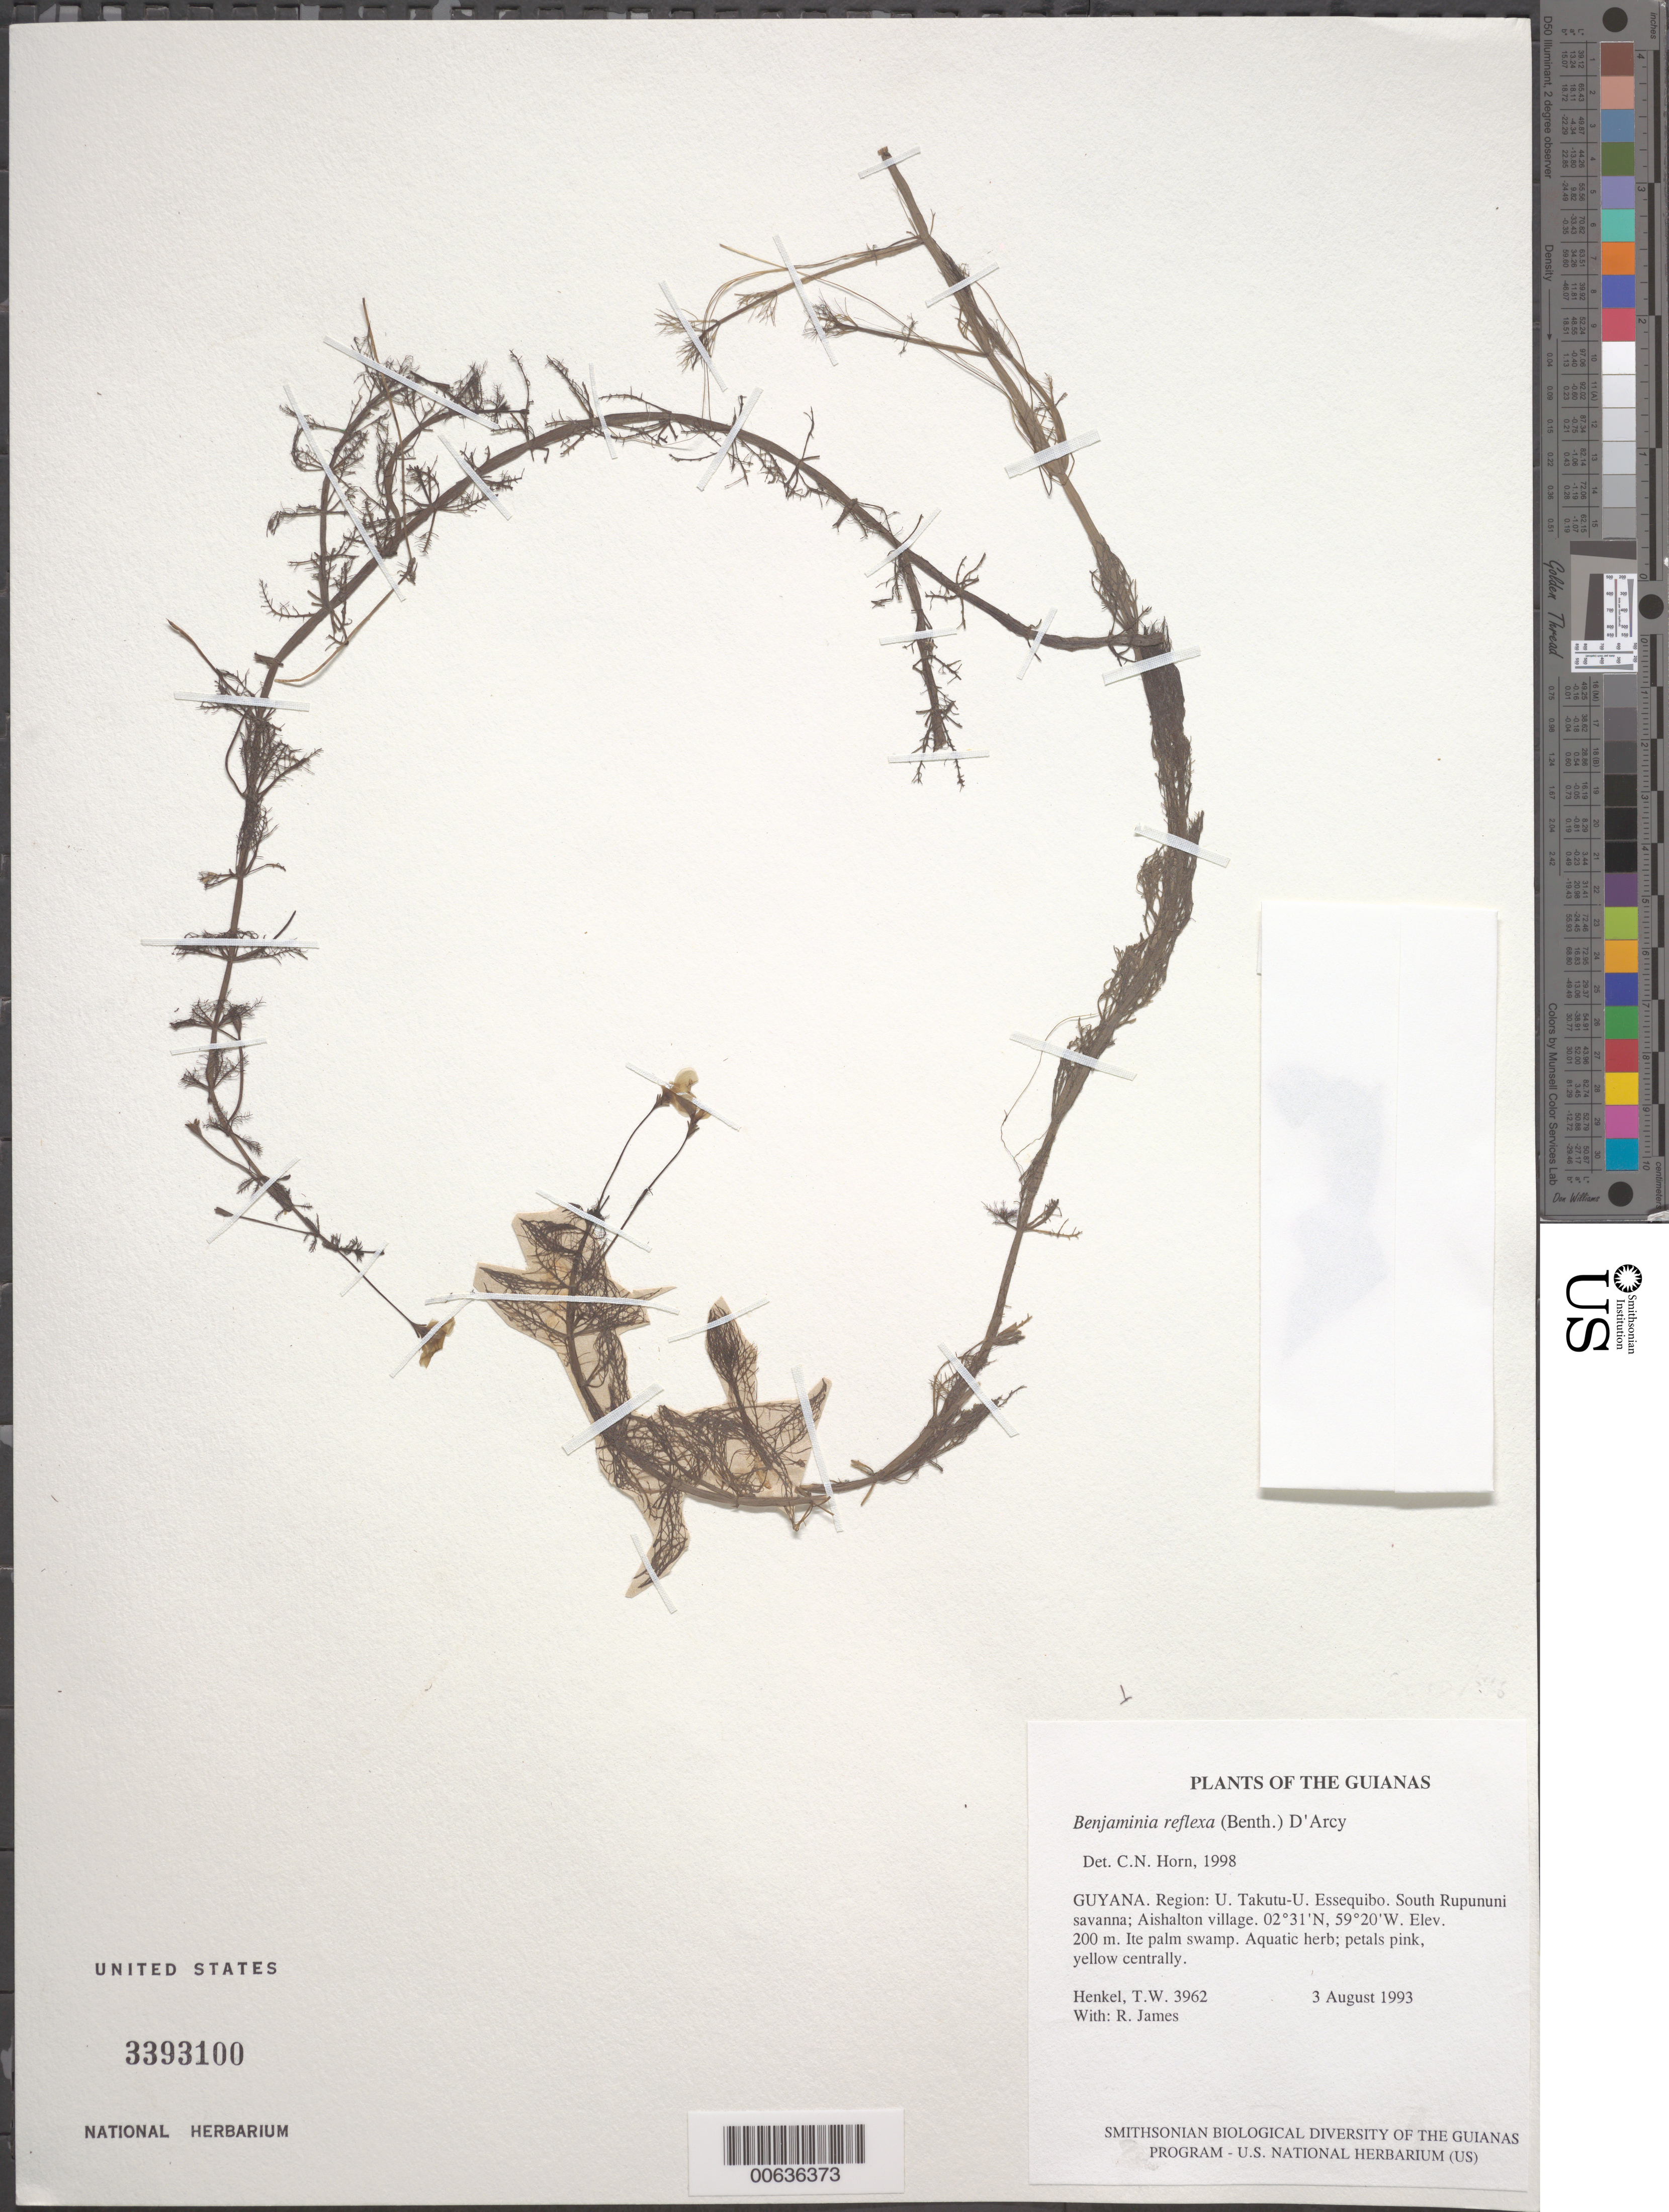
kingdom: Plantae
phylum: Tracheophyta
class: Magnoliopsida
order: Lamiales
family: Plantaginaceae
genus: Benjaminia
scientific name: Benjaminia reflexa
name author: (Benth.) D'Arcy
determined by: Horn, Charles N.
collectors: T. Henkel & R. James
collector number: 3962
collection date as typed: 3 August 1994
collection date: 1994-08-03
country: Guyana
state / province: U. Takutu-U. Essequibo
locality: South Rupununi savanna; Aishalton village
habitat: Ite palm swamp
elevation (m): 200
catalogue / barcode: US 3393100